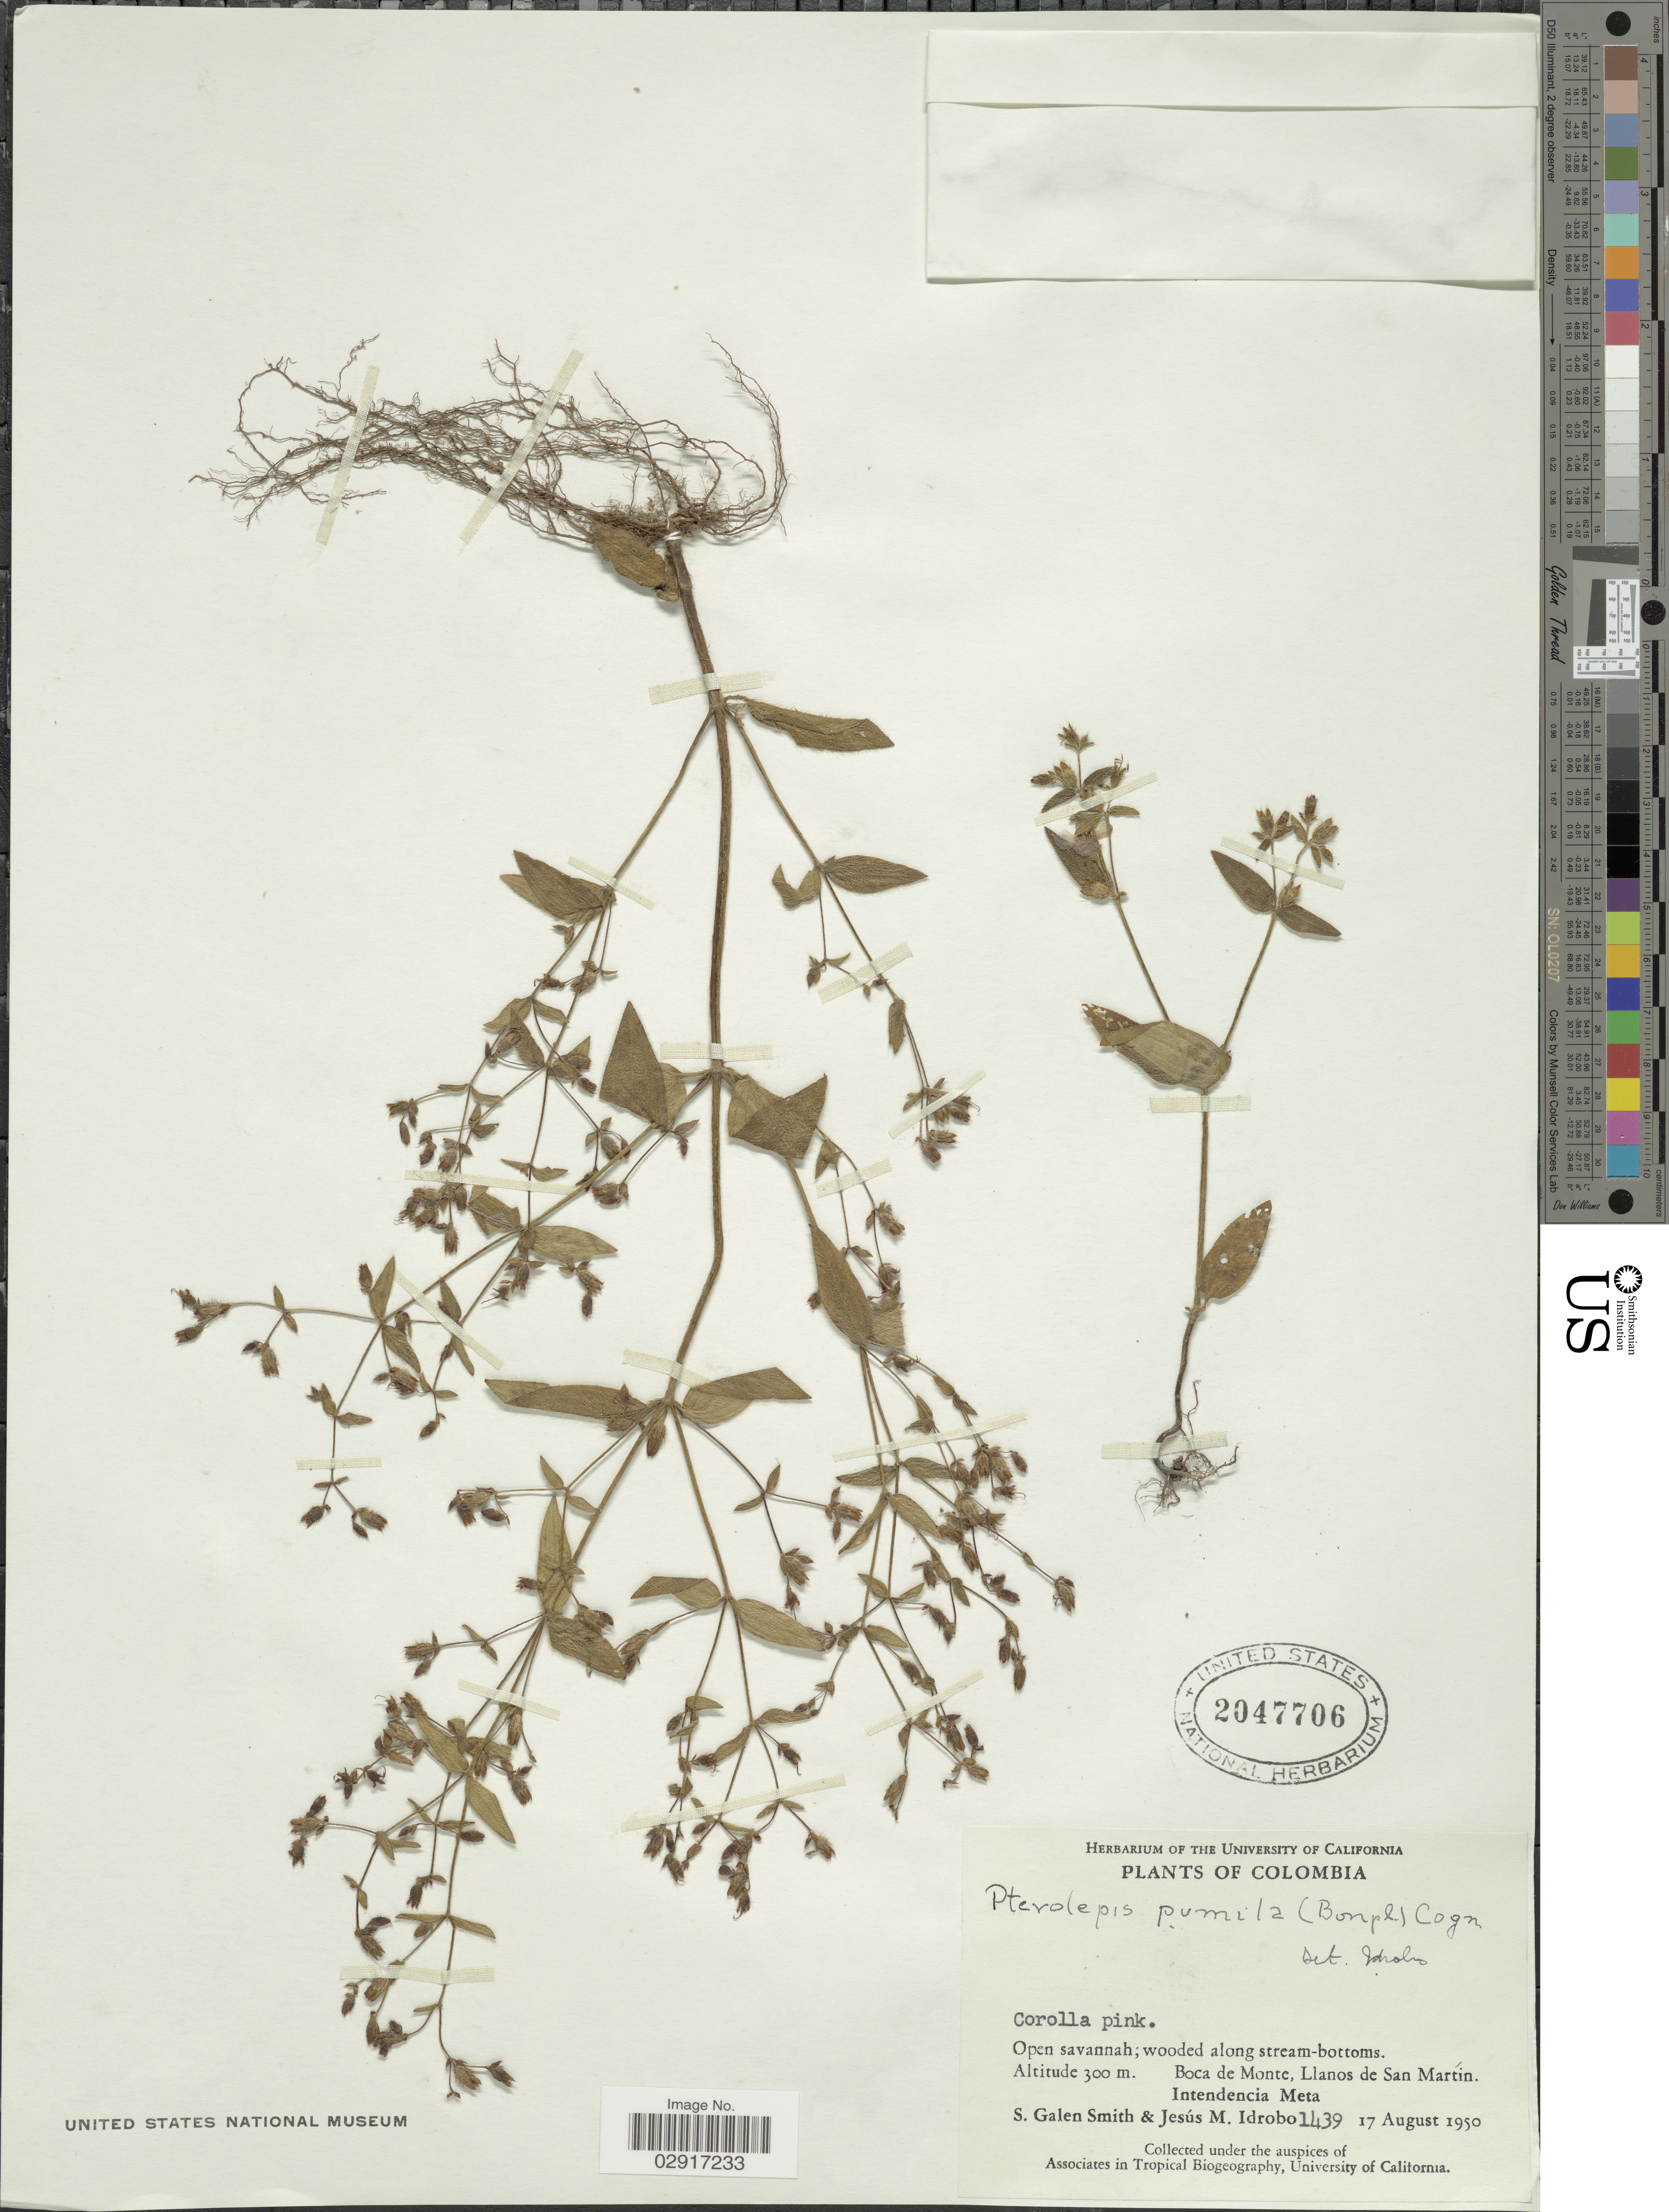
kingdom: Plantae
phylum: Tracheophyta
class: Magnoliopsida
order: Myrtales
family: Melastomataceae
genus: Pterolepis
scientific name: Pterolepis pumila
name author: (Bonpl.) DC. ex Crueg.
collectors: S. G. Smith & J. M. Idrobo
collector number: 1439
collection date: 1950-08-17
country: Colombia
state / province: Meta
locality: Boca de Monte, Llanos de San Martín. Intendencia Meta.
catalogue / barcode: US 2047706